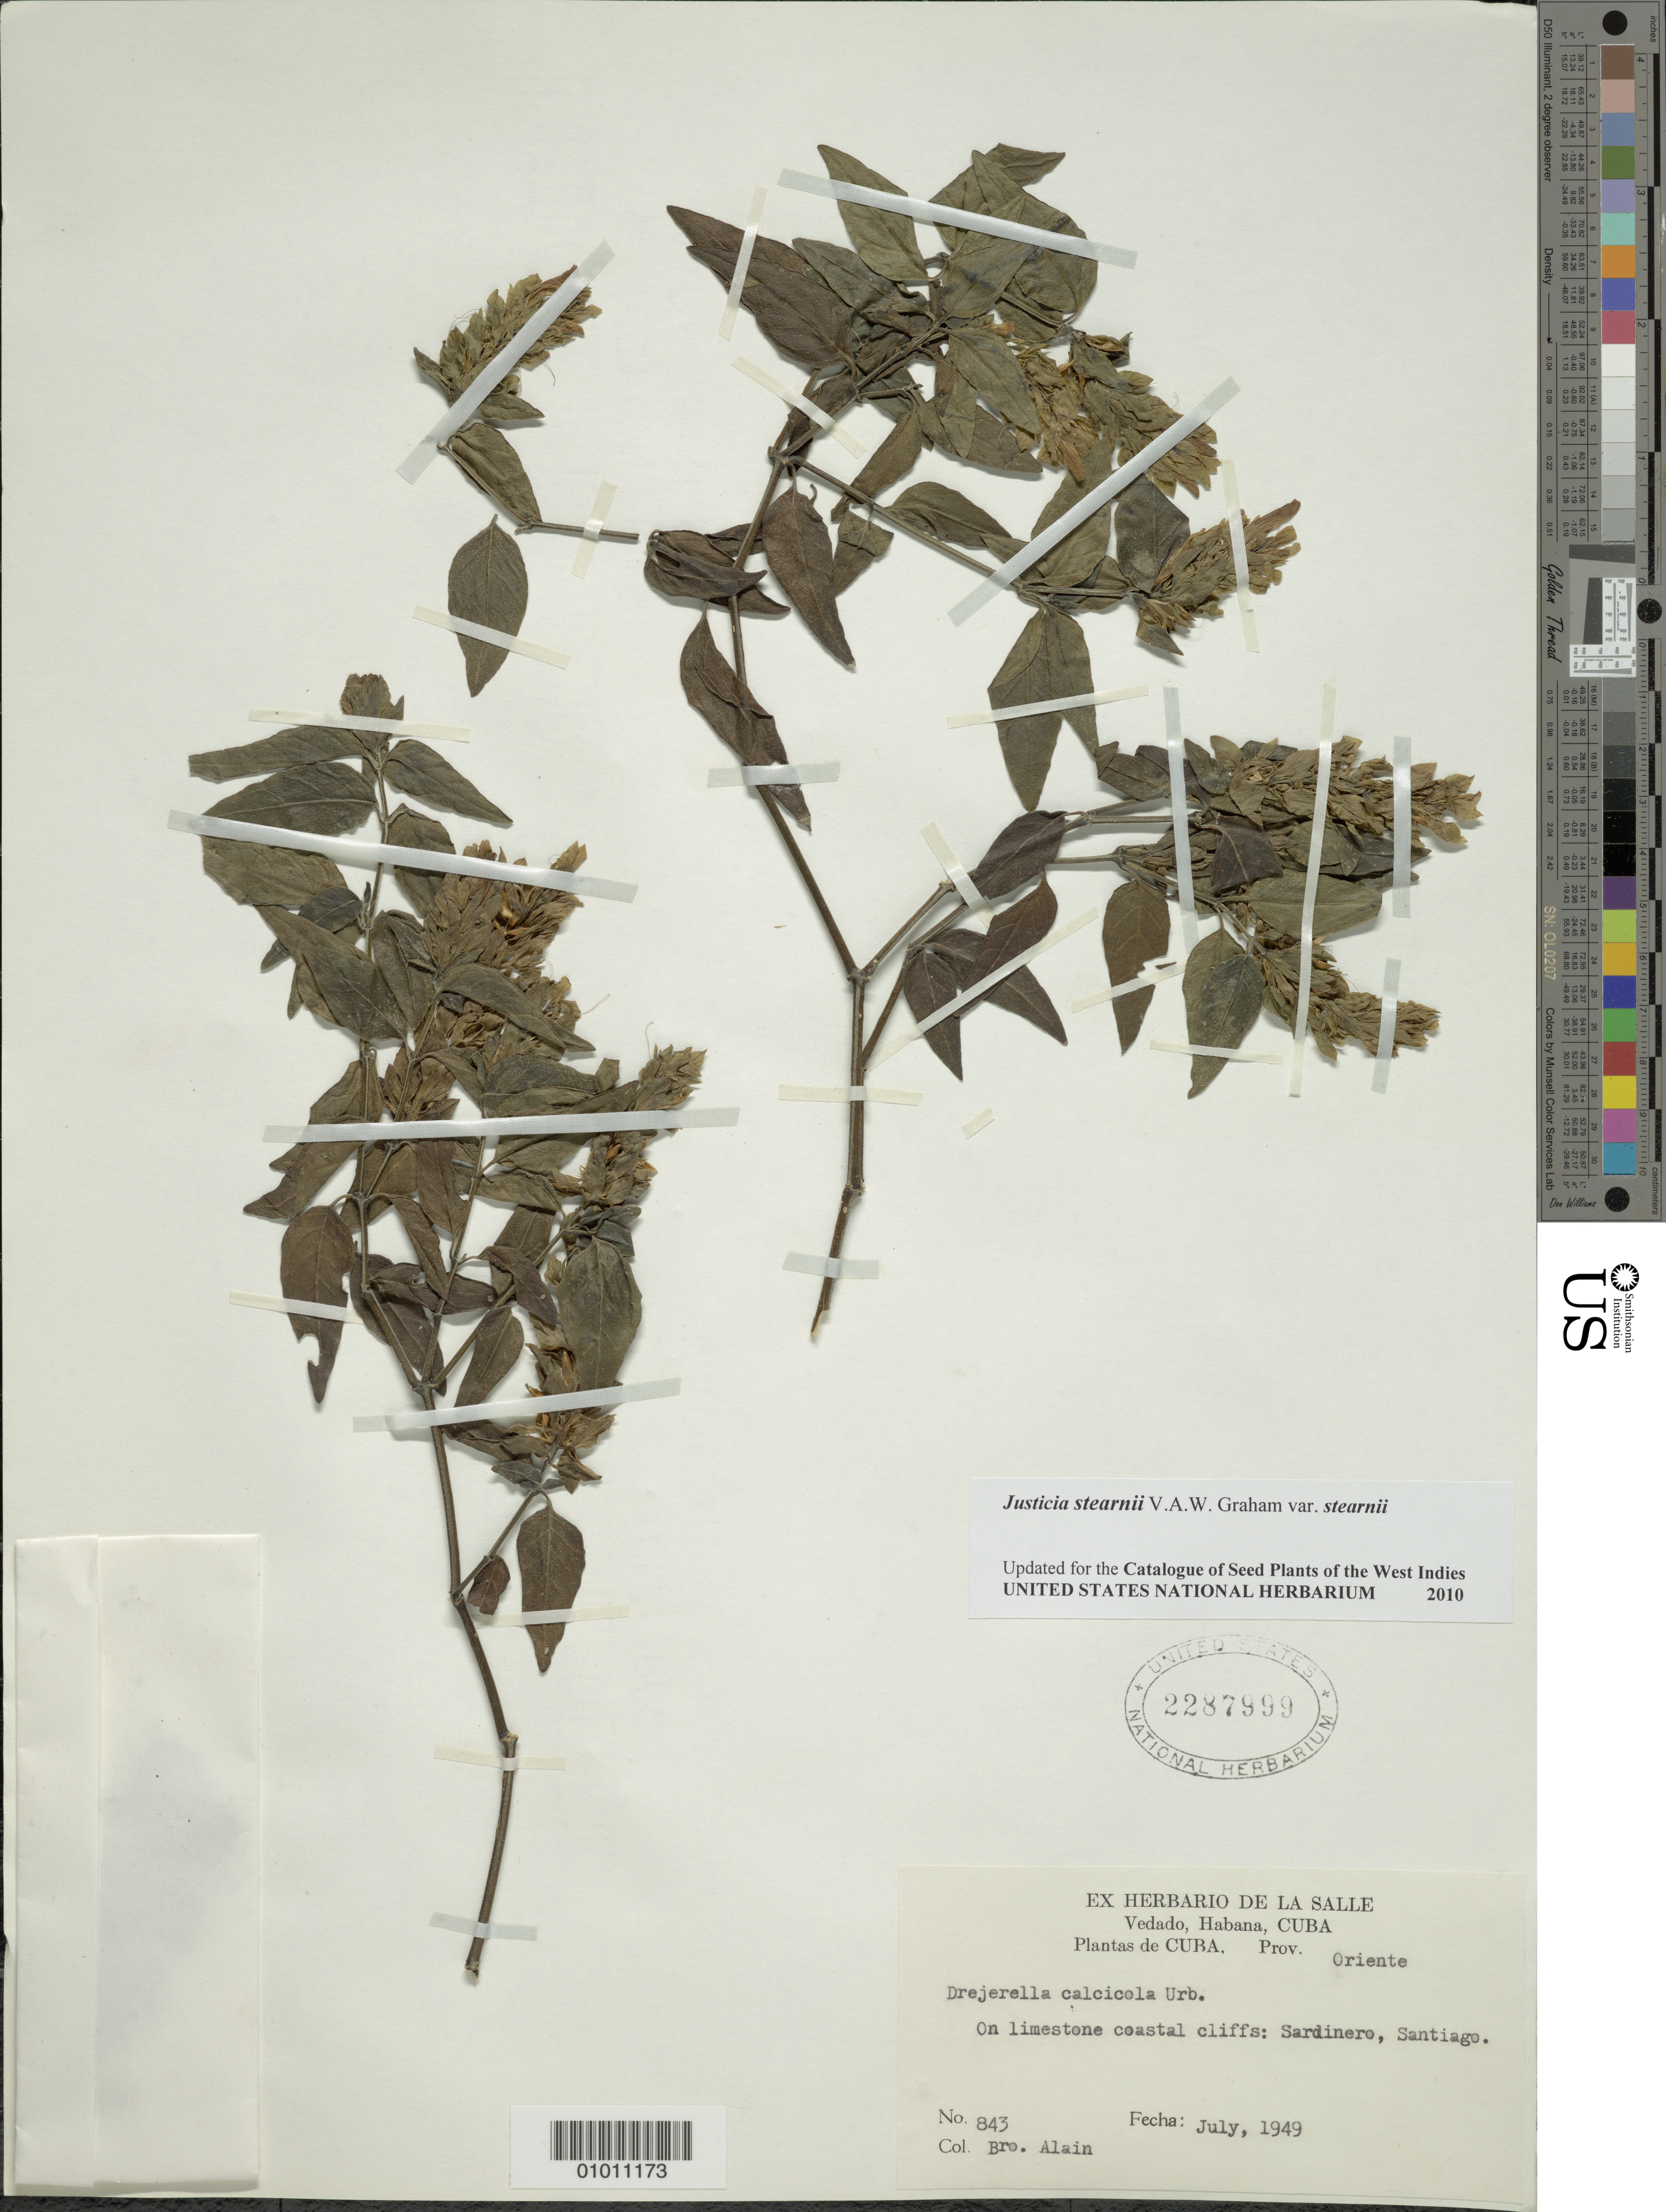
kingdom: Plantae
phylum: Tracheophyta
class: Magnoliopsida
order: Lamiales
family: Acanthaceae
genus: Justicia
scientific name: Justicia stearnii var. stearnii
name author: V.A.W. Graham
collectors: A. H. Liogier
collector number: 843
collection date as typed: Jul 1949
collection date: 1949-07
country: Cuba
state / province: Santiago de Cuba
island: Cuba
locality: Sardinero, Santiago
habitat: On limestone coastal cliffs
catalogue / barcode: US 2287999